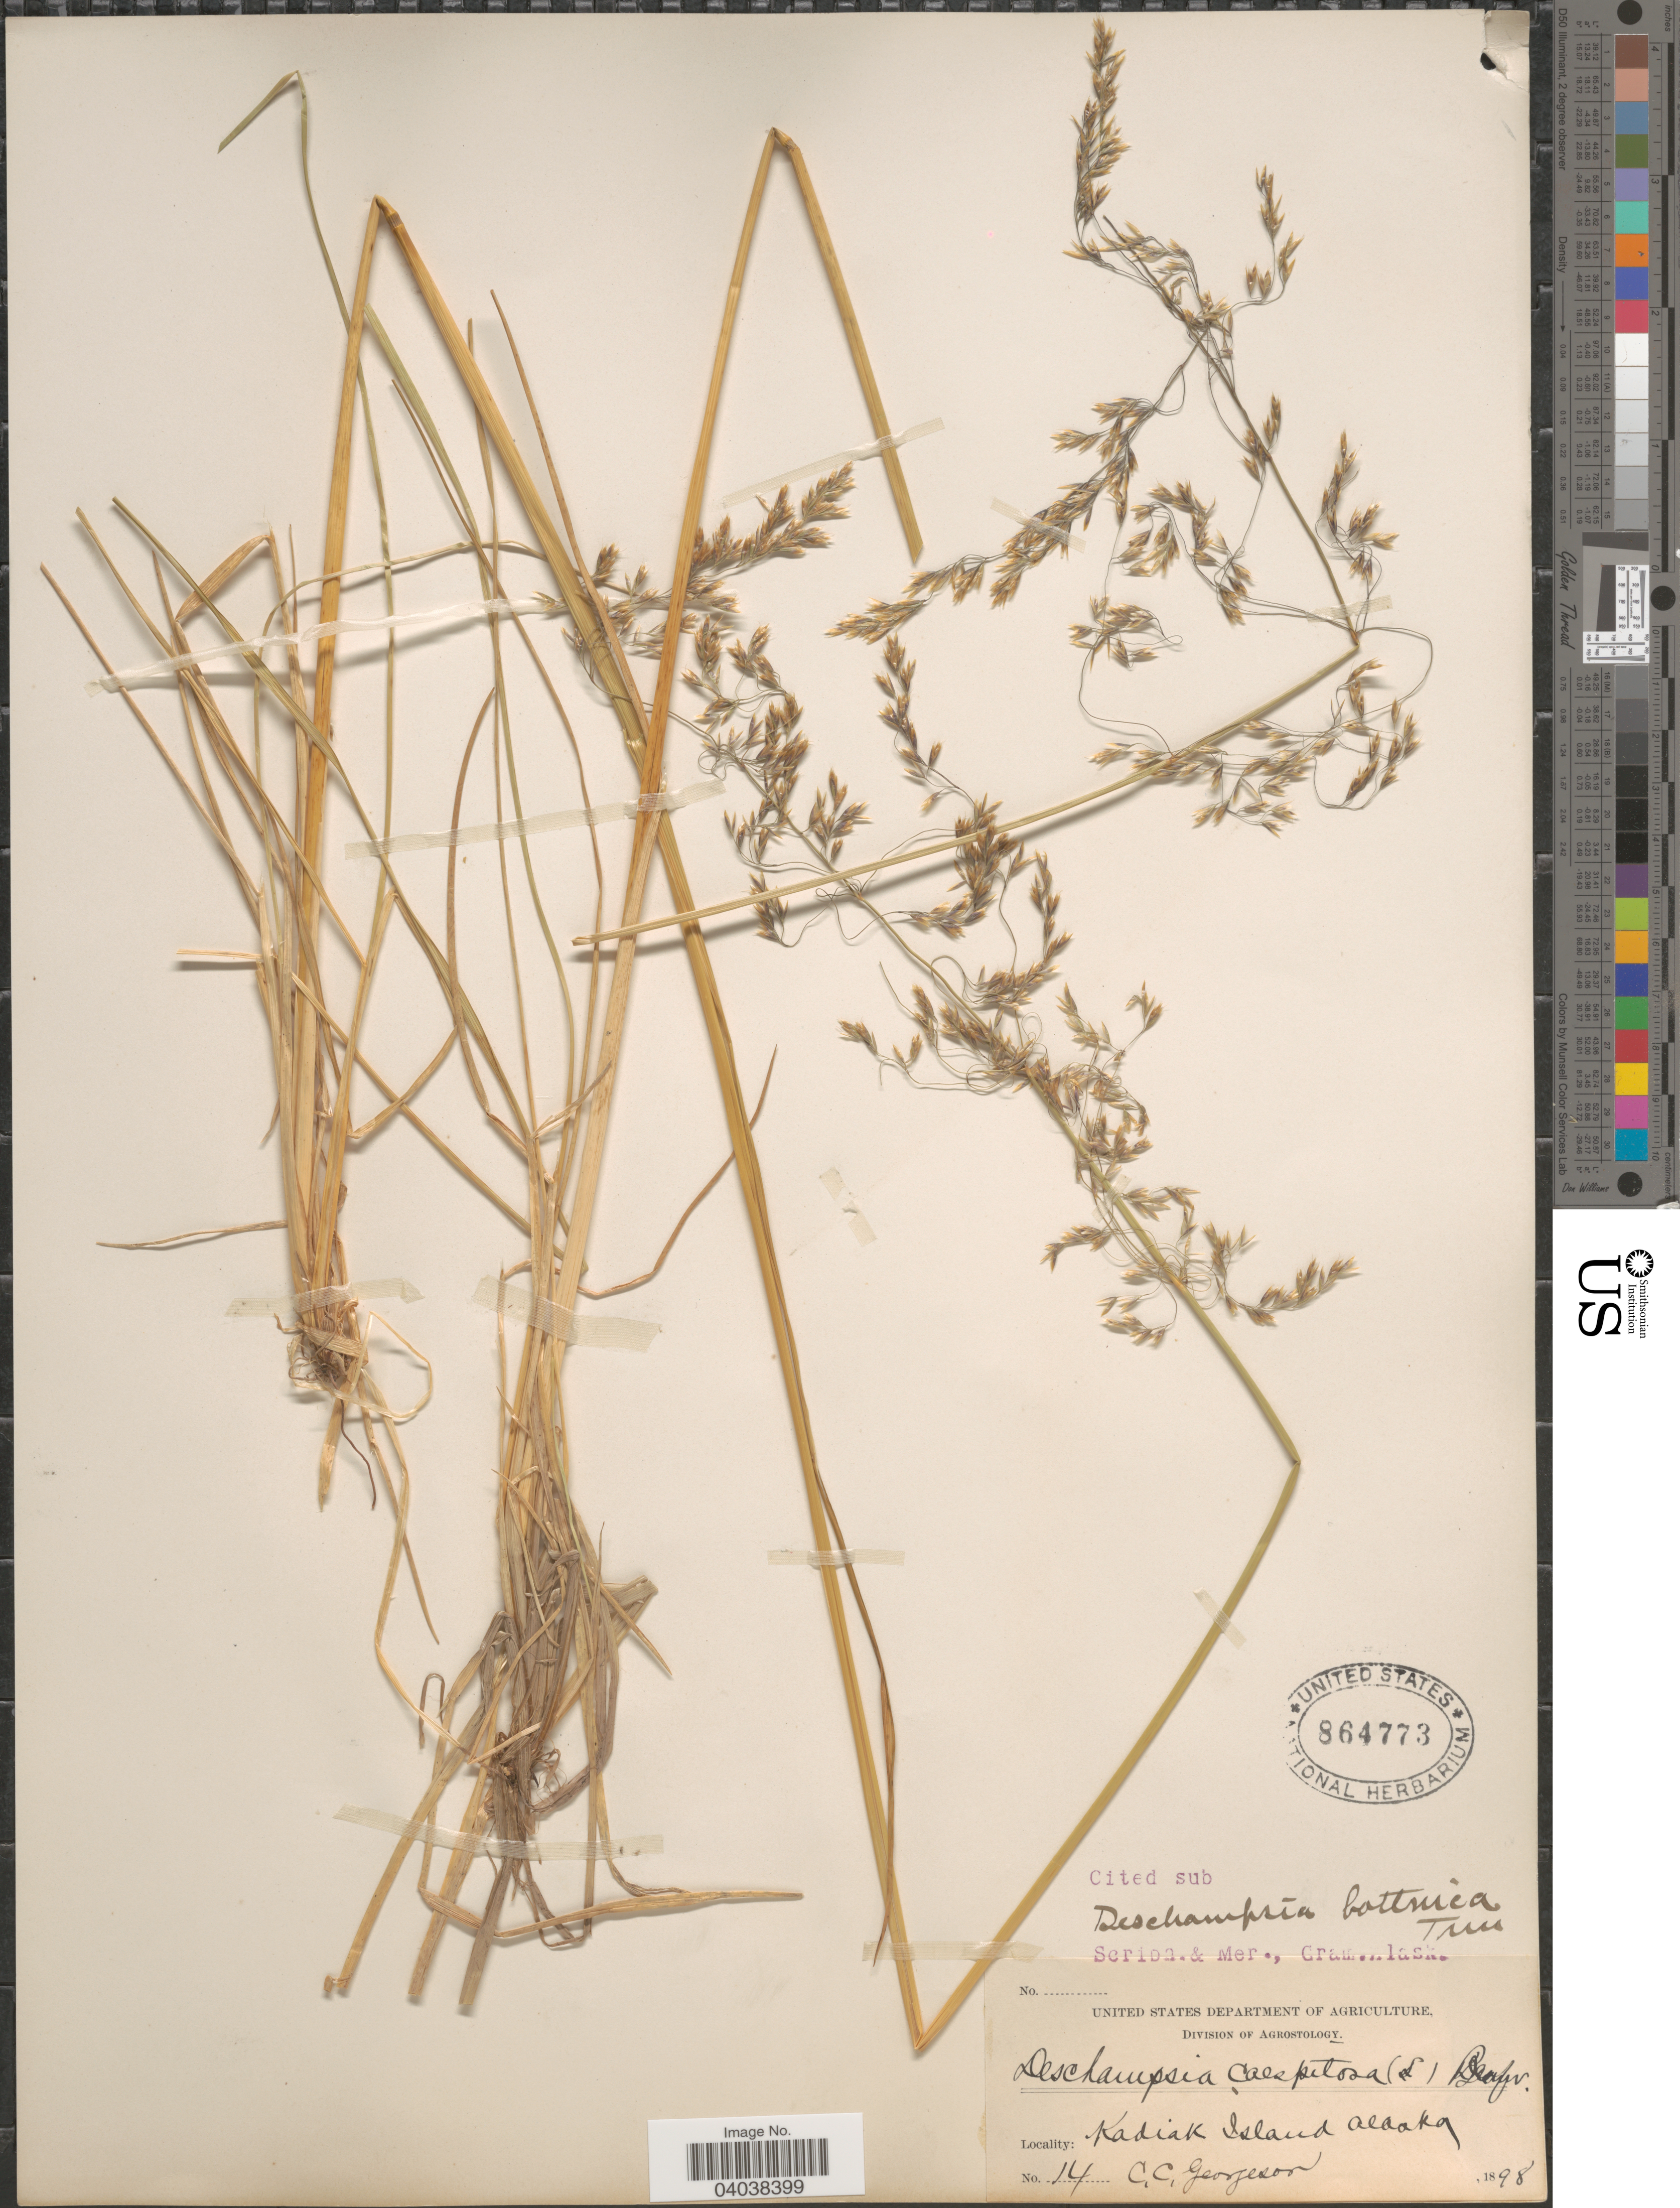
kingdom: Plantae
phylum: Tracheophyta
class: Liliopsida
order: Poales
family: Poaceae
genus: Deschampsia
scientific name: Deschampsia cespitosa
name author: (L.) P. Beauv.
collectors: C. Georgeson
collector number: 14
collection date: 1898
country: United States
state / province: Alaska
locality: Kadiak Island.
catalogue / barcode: US 864773